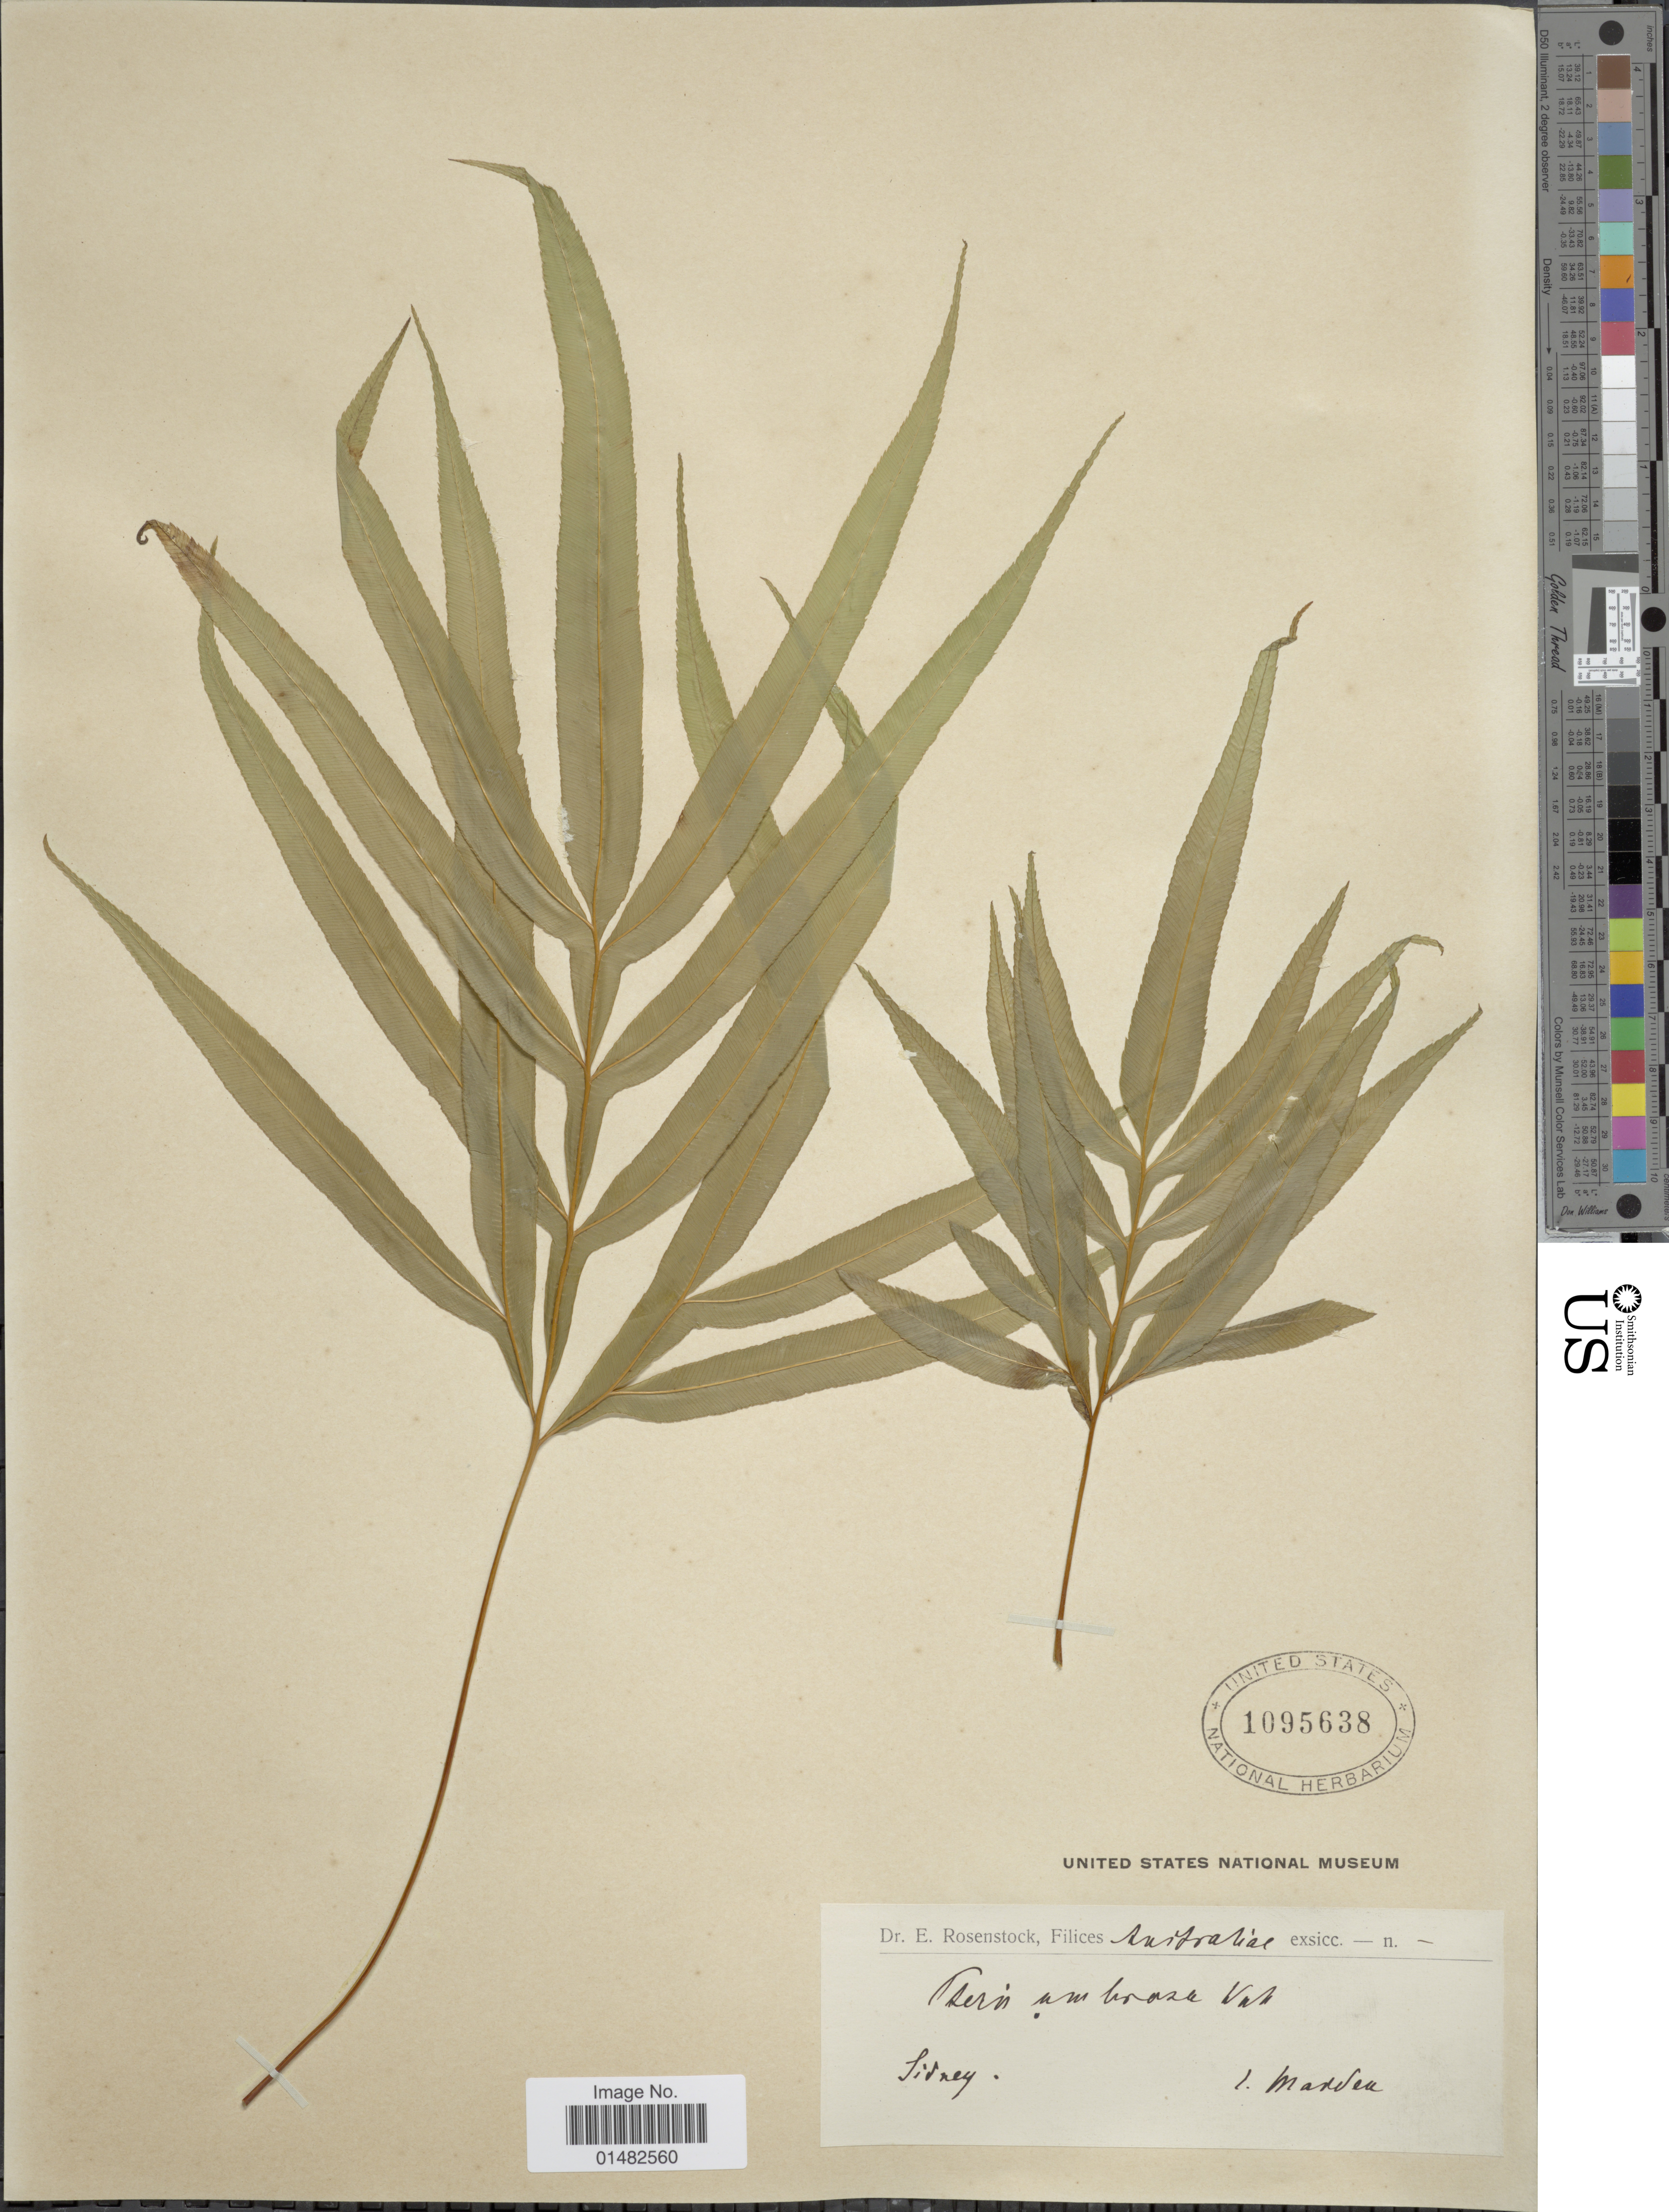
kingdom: Plantae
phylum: Tracheophyta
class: Polypodiopsida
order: Polypodiales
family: Pteridaceae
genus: Pteris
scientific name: Pteris umbrosa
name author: R. Br.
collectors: Marden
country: Australia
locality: Australiae, Sidney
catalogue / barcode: US 1095638